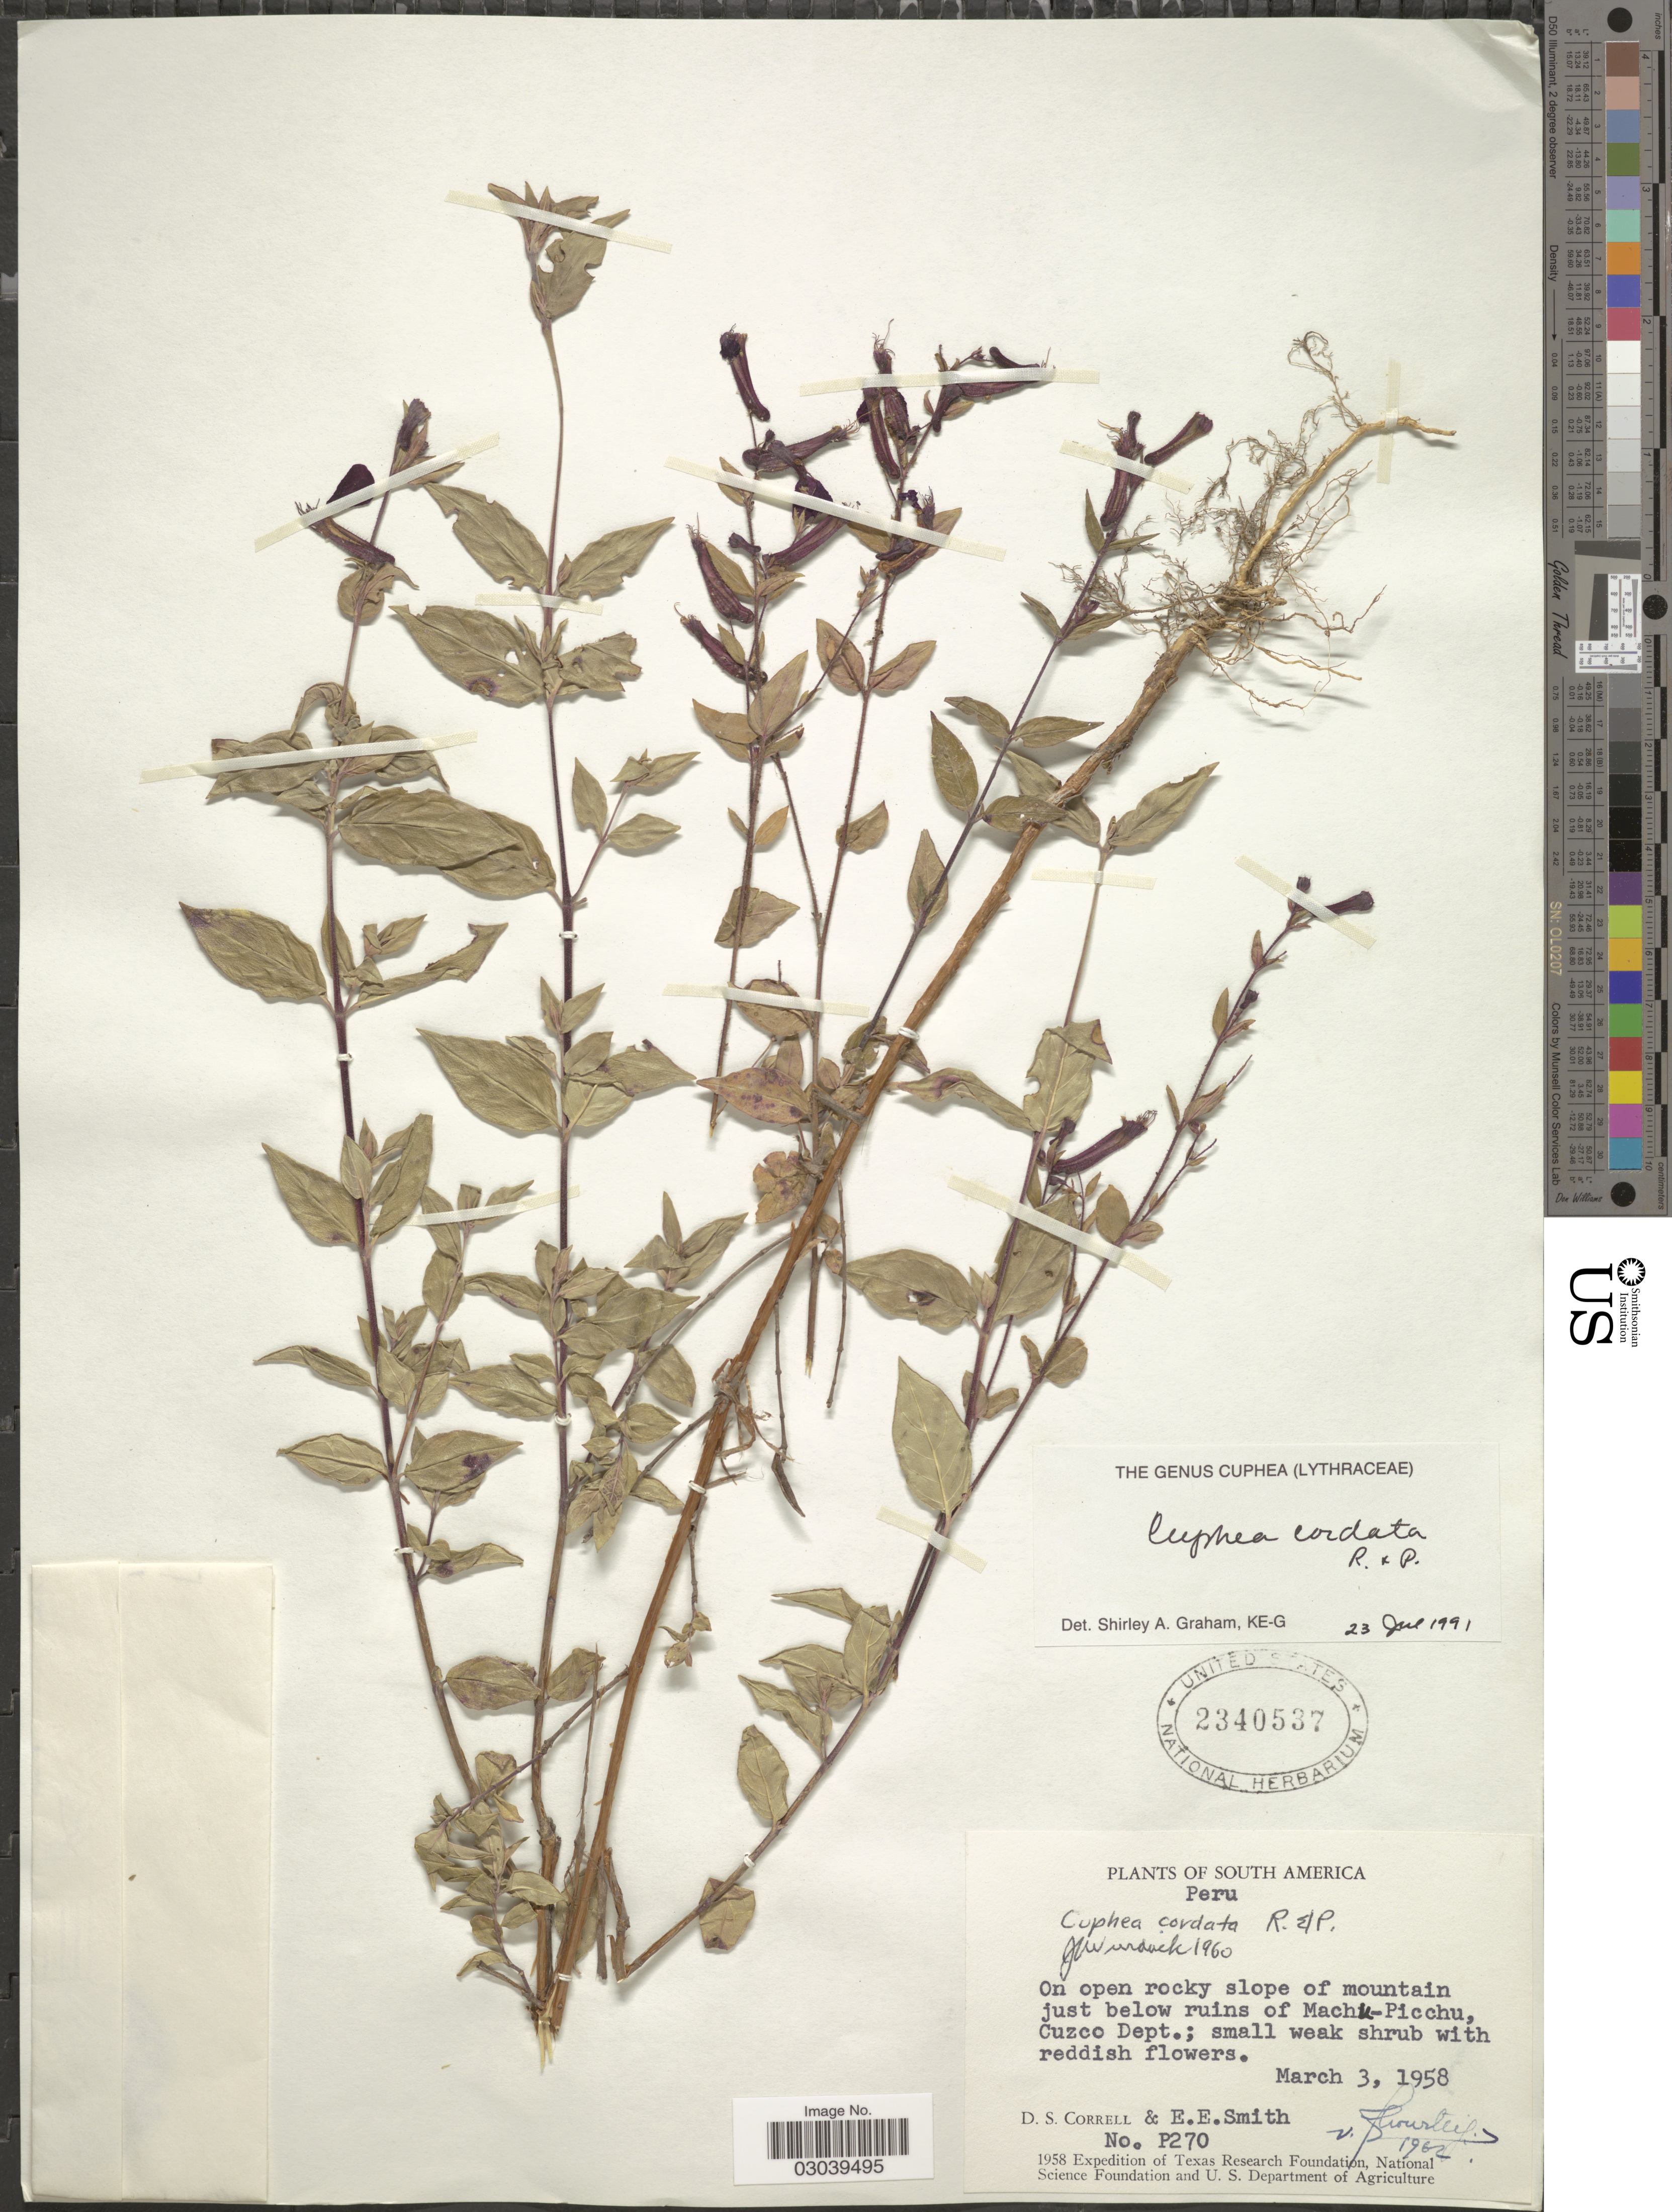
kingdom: Plantae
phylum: Tracheophyta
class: Magnoliopsida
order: Myrtales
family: Lythraceae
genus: Cuphea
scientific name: Cuphea cordata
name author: Ruiz & Pav.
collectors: D. S. Correll & E. E. Smith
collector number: P270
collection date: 1958-03-03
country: Peru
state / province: Cusco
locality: Slope of mountain just below ruins of Machu-Picchu, Cuzco Dept.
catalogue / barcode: US 2340537